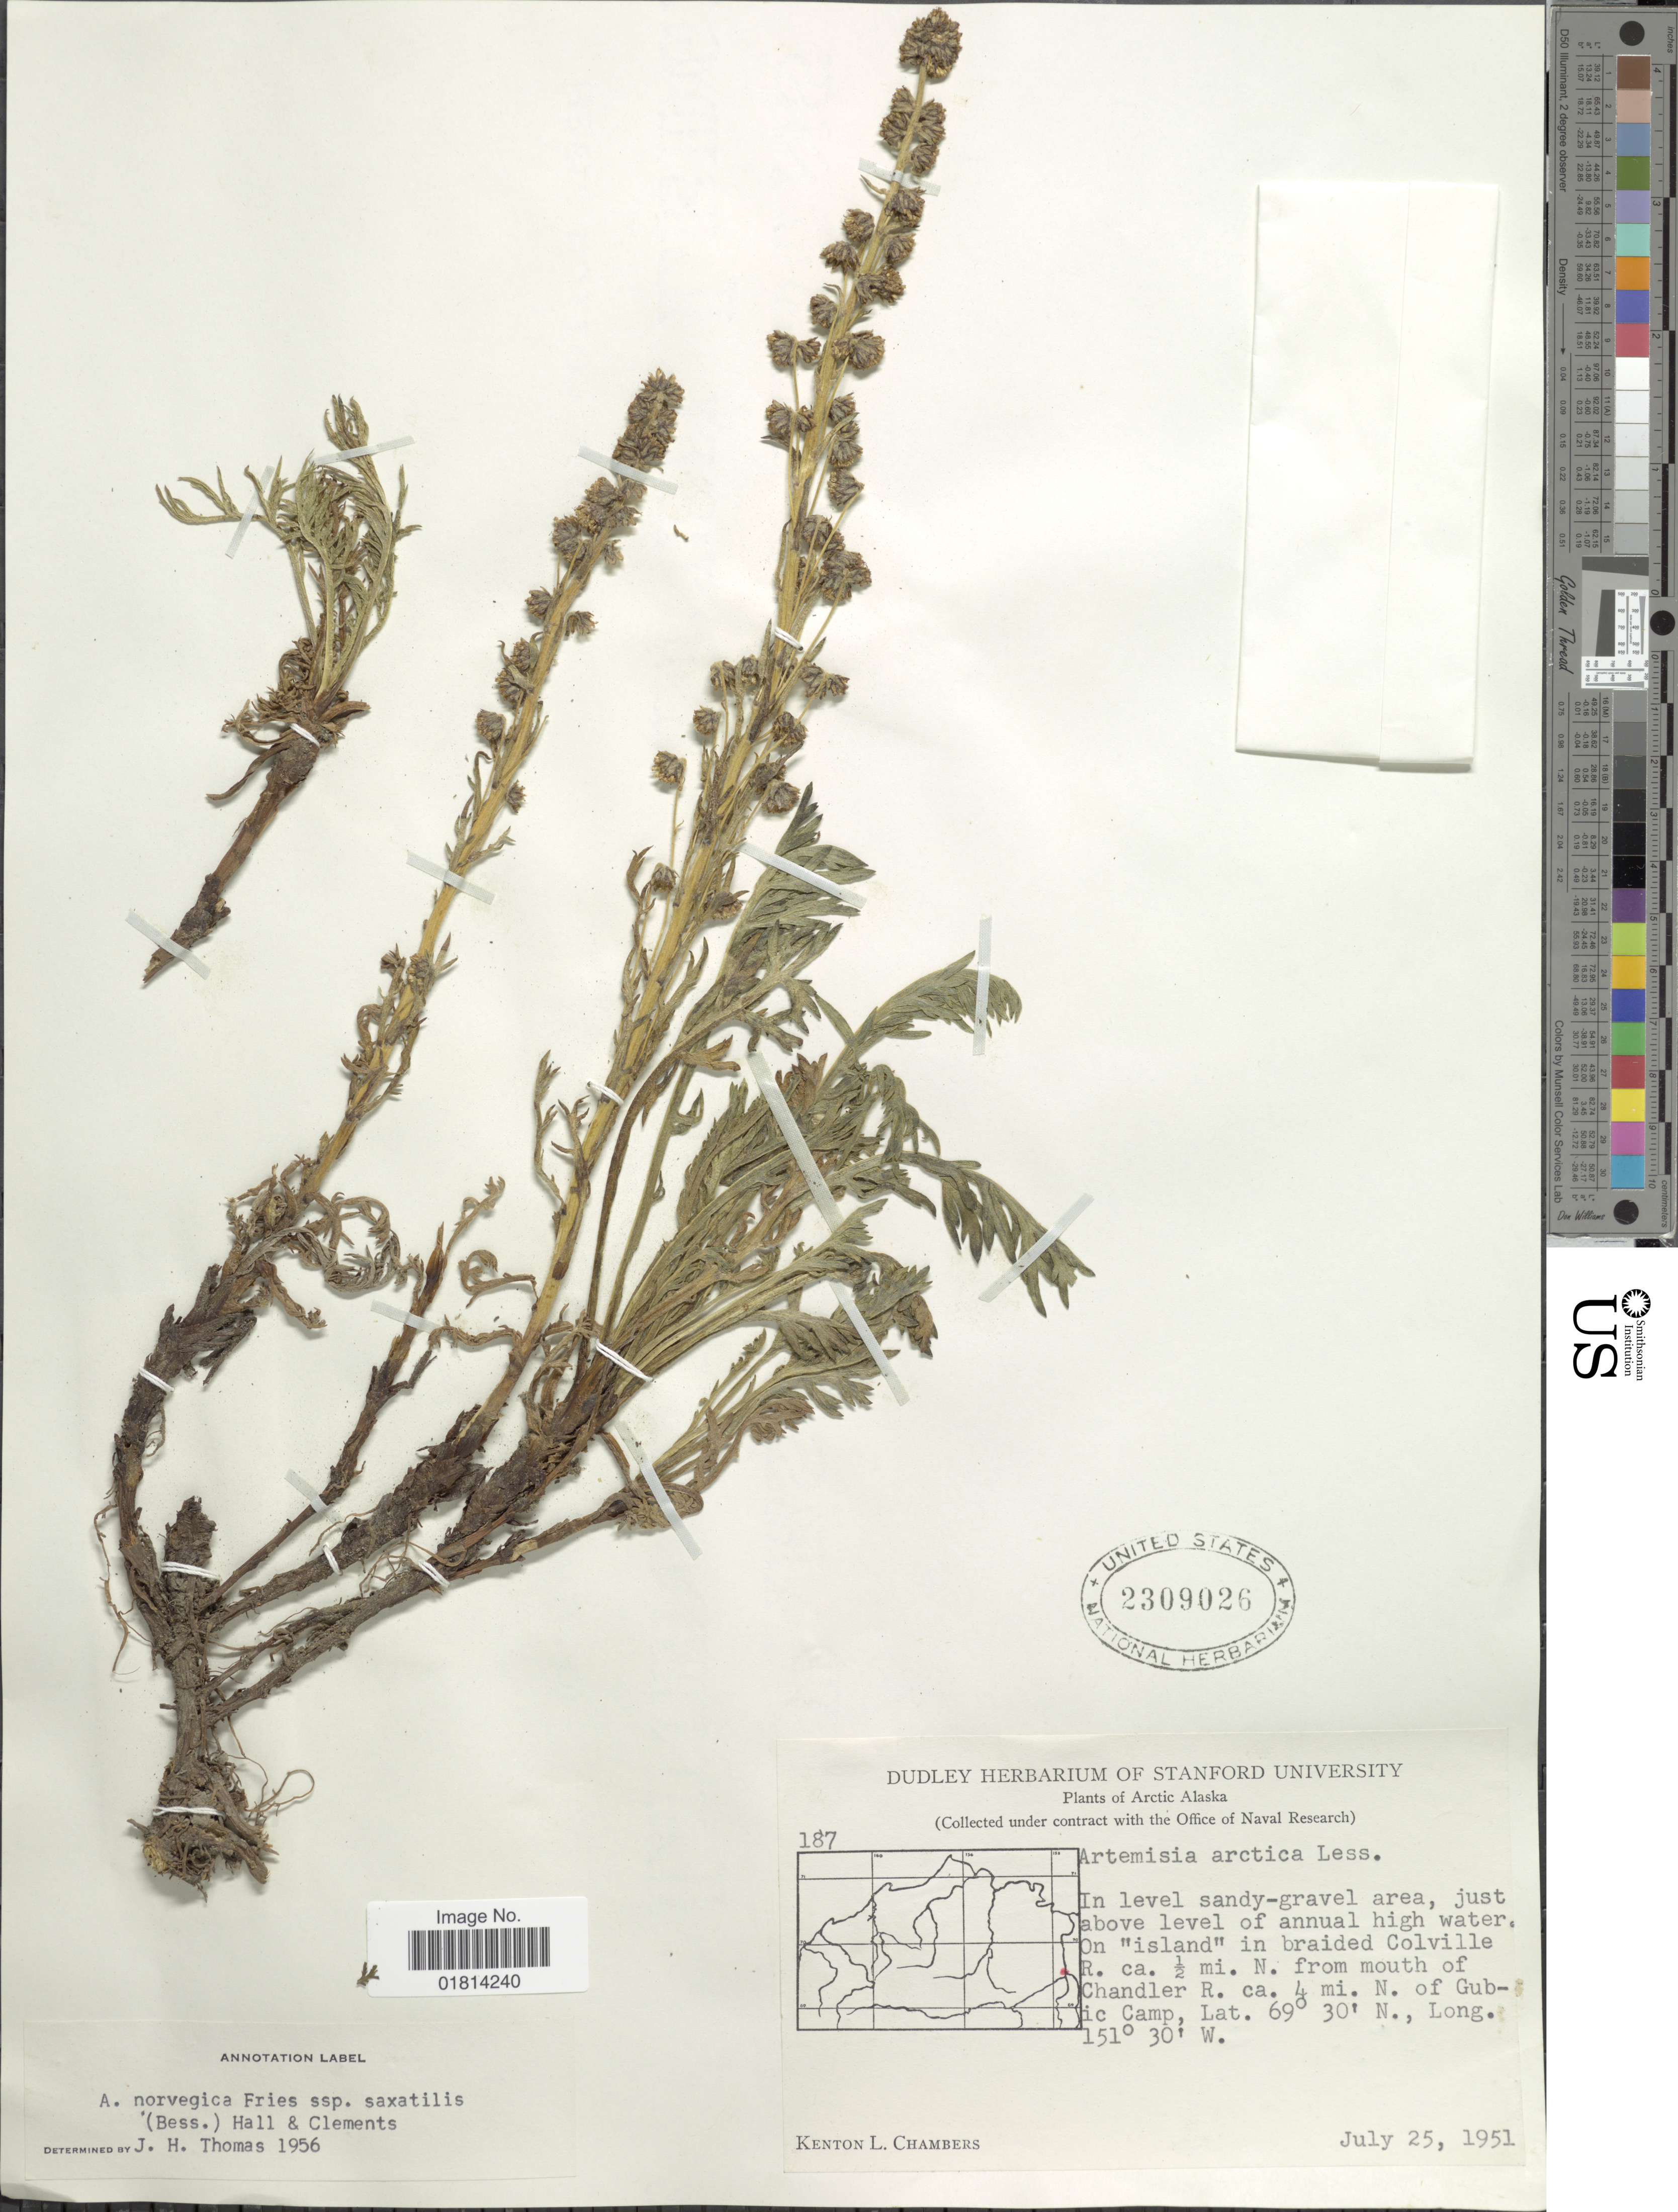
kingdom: Plantae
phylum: Tracheophyta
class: Magnoliopsida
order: Asterales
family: Asteraceae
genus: Artemisia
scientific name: Artemisia arctica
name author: Less.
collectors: K. L. Chambers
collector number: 187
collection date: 1951-07-25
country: United States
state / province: Alaska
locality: Arctic Alaska. On "island" in braided Colville R. ca. ½ mi. N. from mouth of Chandler R. ca. 4 mi. N. of Gubic Camp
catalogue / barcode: US 2309026